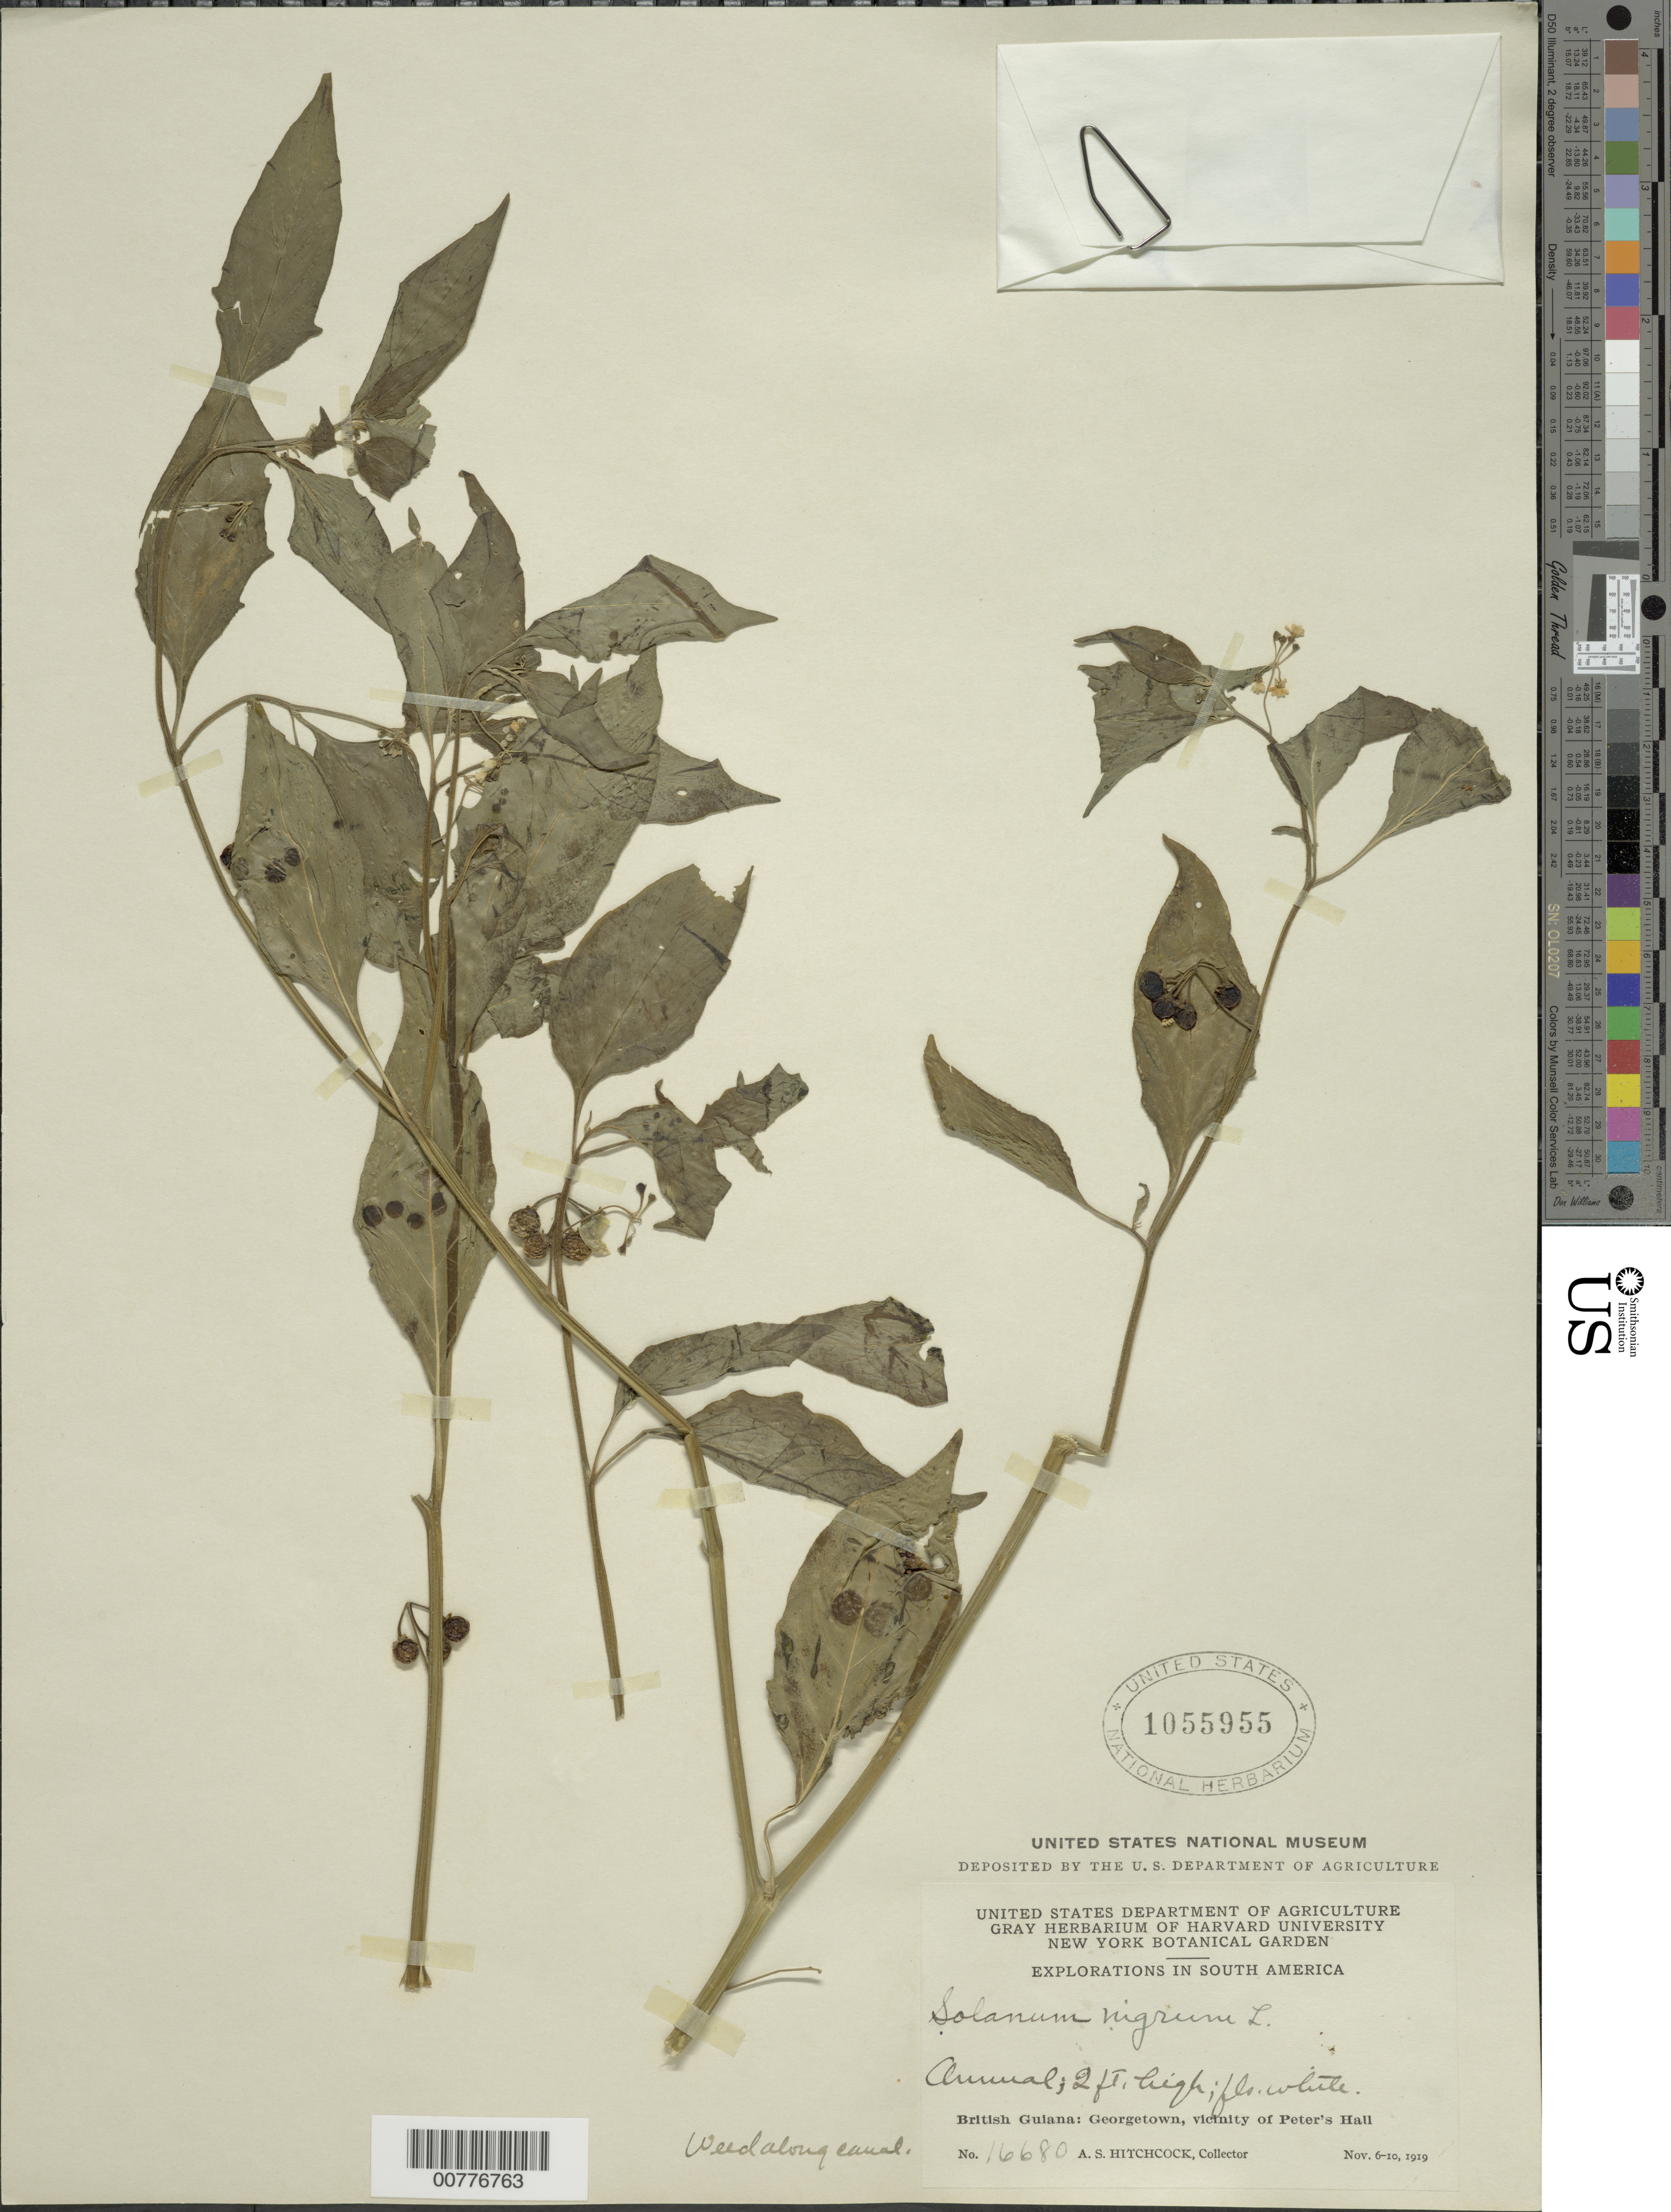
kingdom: Plantae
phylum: Tracheophyta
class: Magnoliopsida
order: Solanales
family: Solanaceae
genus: Solanum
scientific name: Solanum nigrum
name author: L.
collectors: A. S. Hitchcock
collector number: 16680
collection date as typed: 11 Nov 1919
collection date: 1919-11-11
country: Guyana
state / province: Demerara-Mahaica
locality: Georgetown, vic. of Peter's Hall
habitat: Along canal.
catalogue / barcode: US 1055955